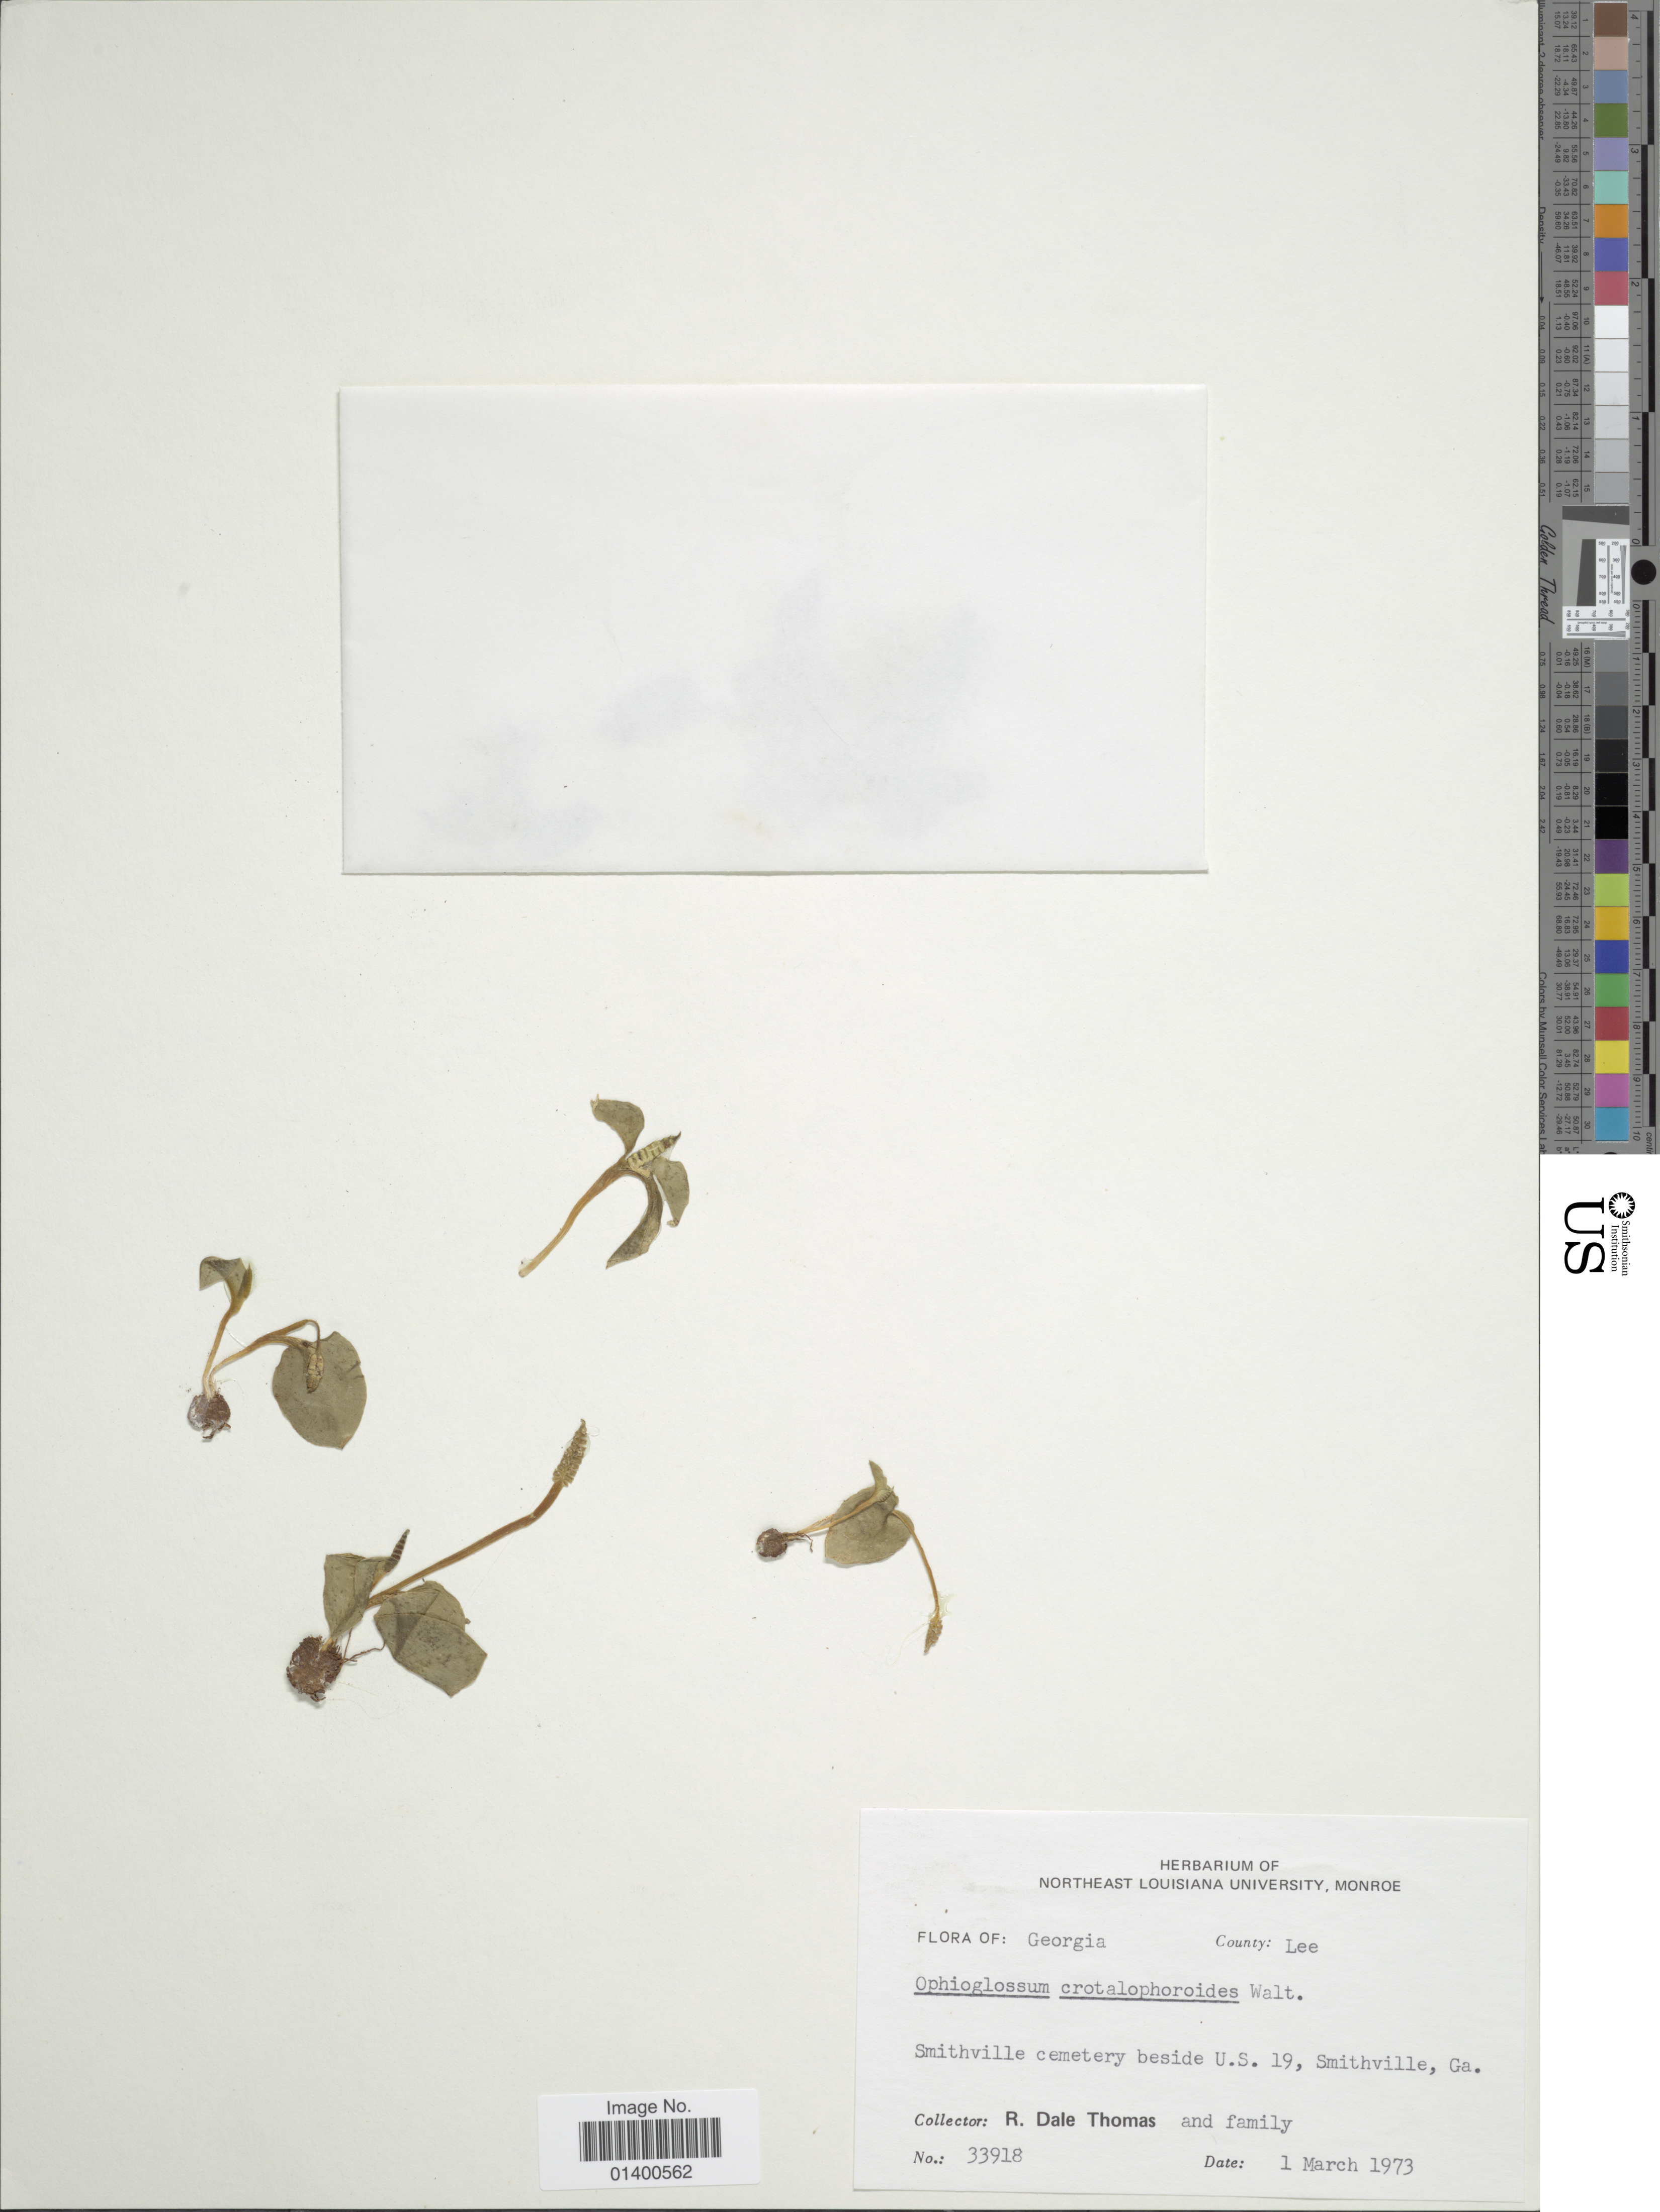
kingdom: Plantae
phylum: Tracheophyta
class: Polypodiopsida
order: Ophioglossales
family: Ophioglossaceae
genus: Ophioglossum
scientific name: Ophioglossum crotalophoroides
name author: Walter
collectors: R. Thomas & et al.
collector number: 33918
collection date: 1973-03-01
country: United States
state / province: Georgia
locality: County Lee, Smithville cemetery beside U.S. 19, Smithville